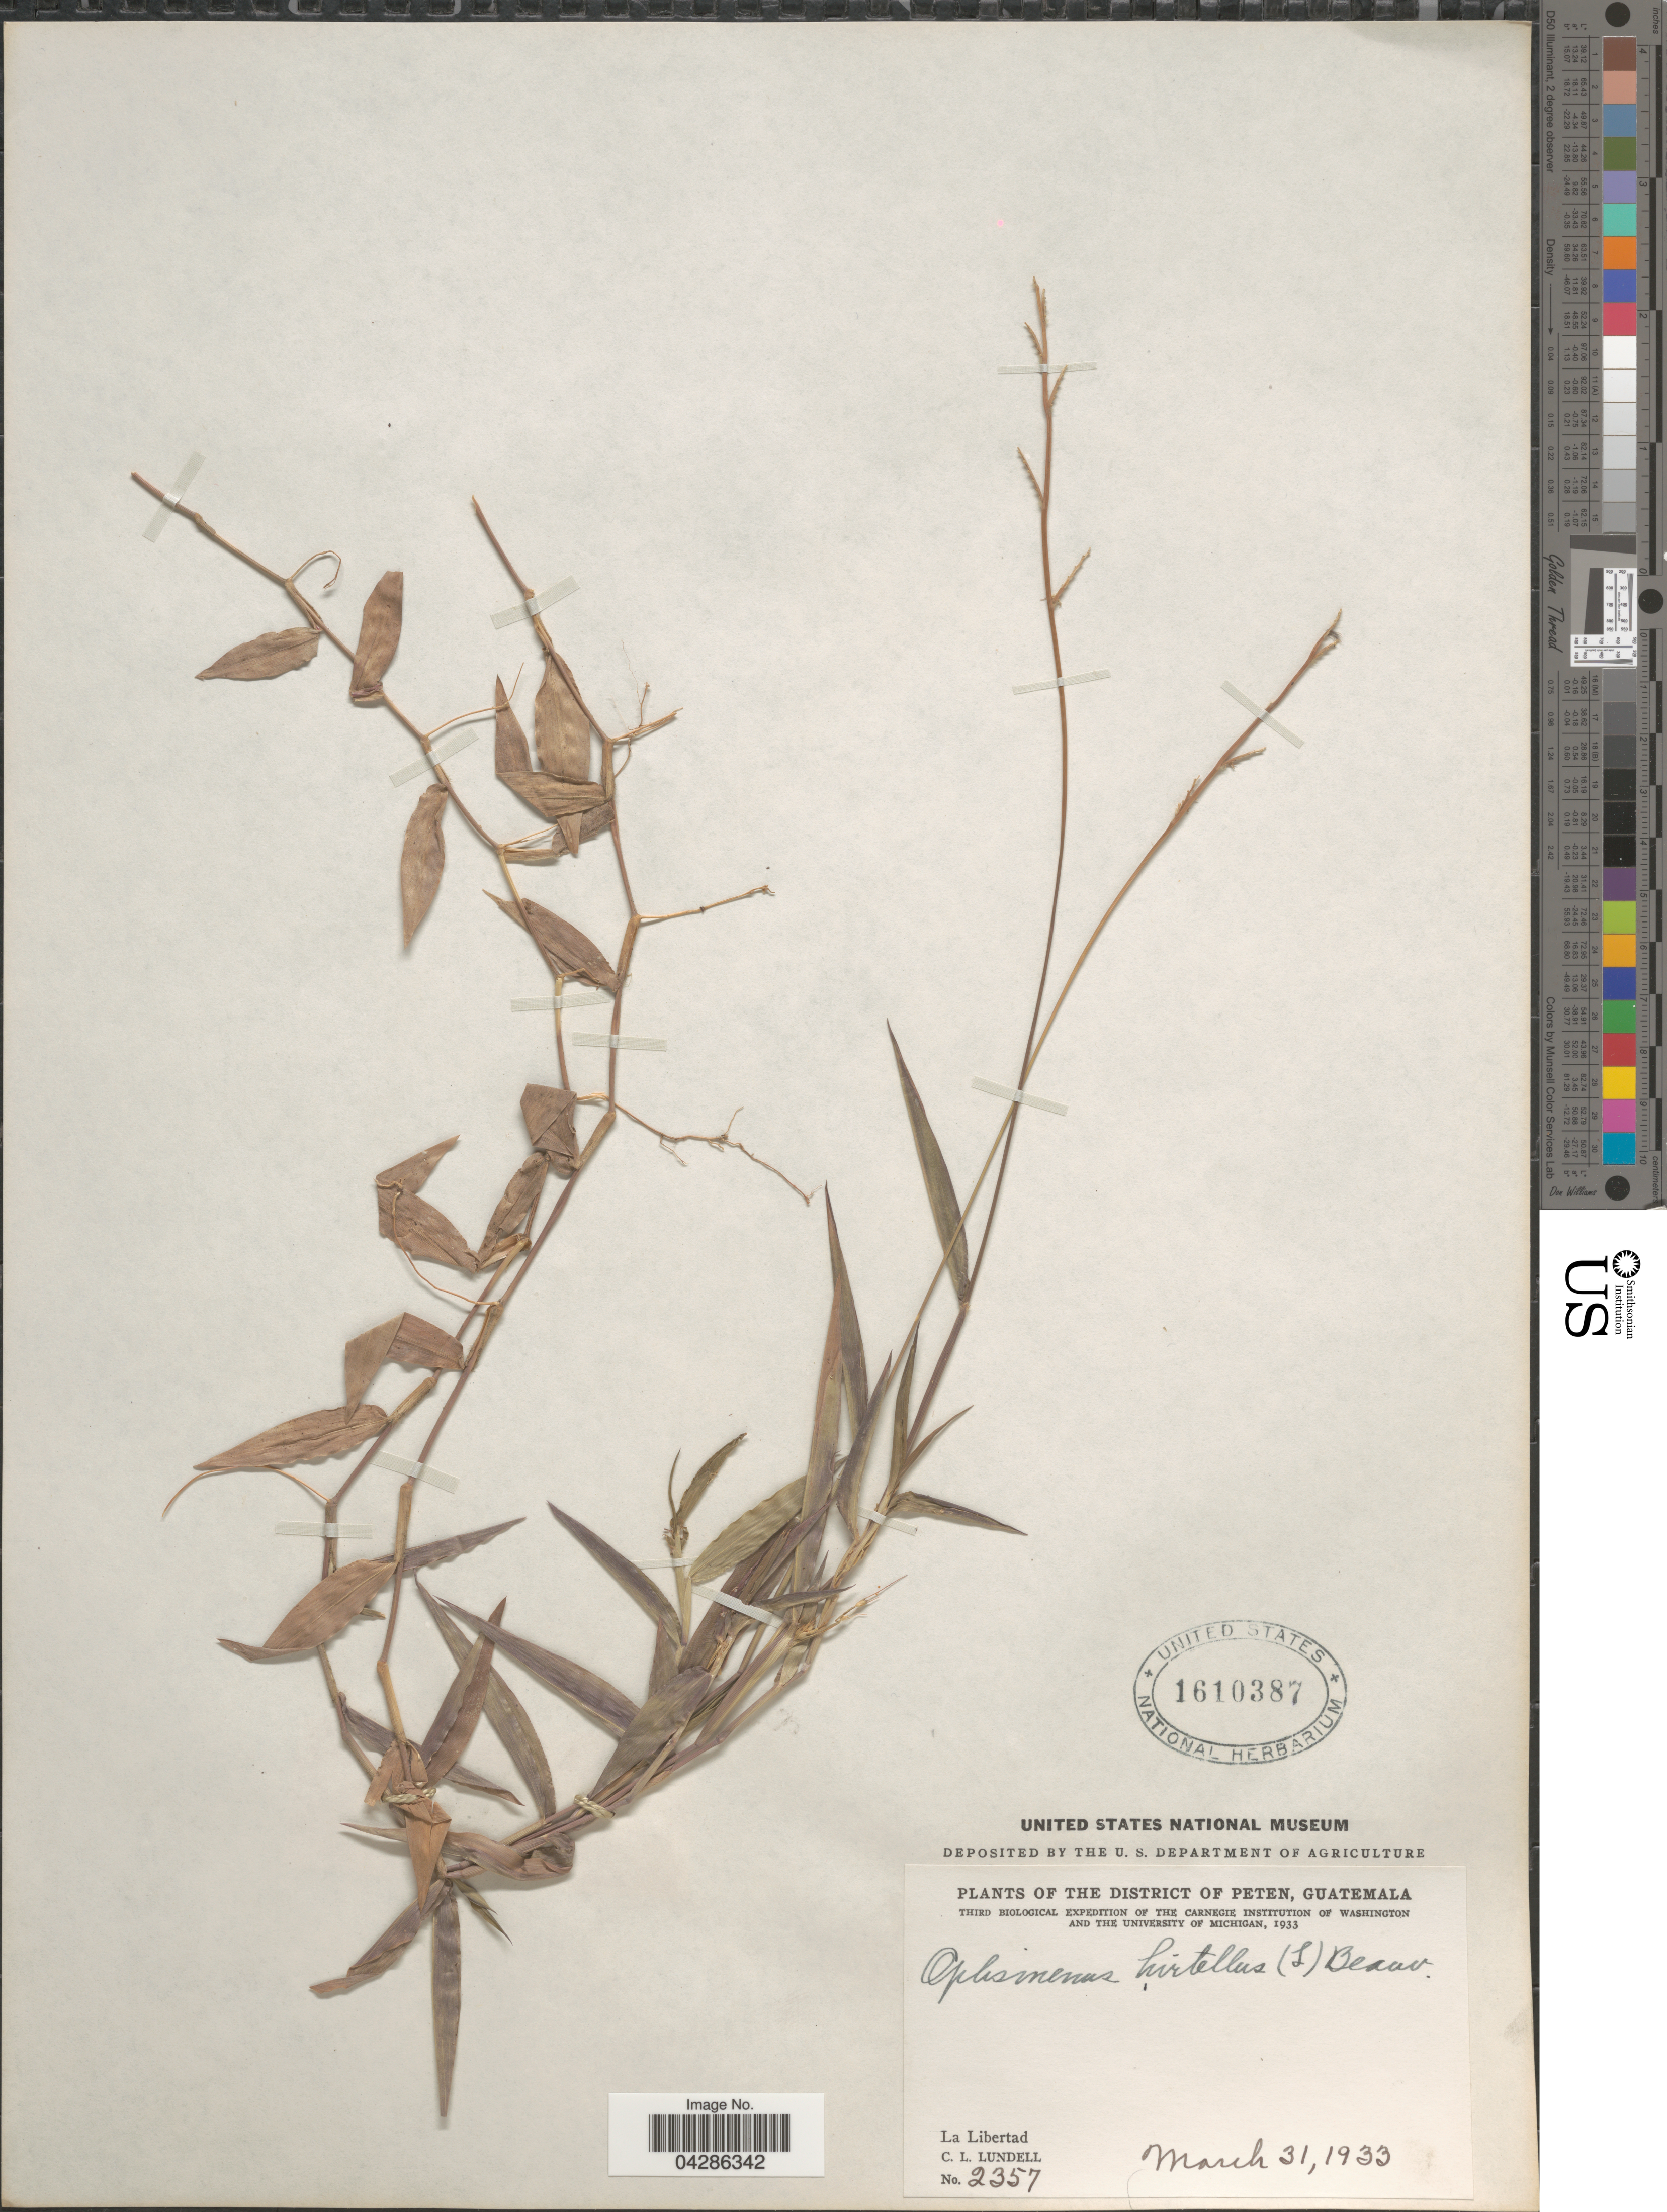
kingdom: Plantae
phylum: Tracheophyta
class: Liliopsida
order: Poales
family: Poaceae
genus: Oplismenus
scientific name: Oplismenus hirtellus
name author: (L.) P. Beauv.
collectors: C. L. Lundell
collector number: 2357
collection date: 1933-03-31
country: Guatemala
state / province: El Peten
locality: The District Of Peten. Third Biological Expedition Of The Carnegie Institution Of Washington And The University Of Michigan, 1933. La Libertad.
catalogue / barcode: US 1610387